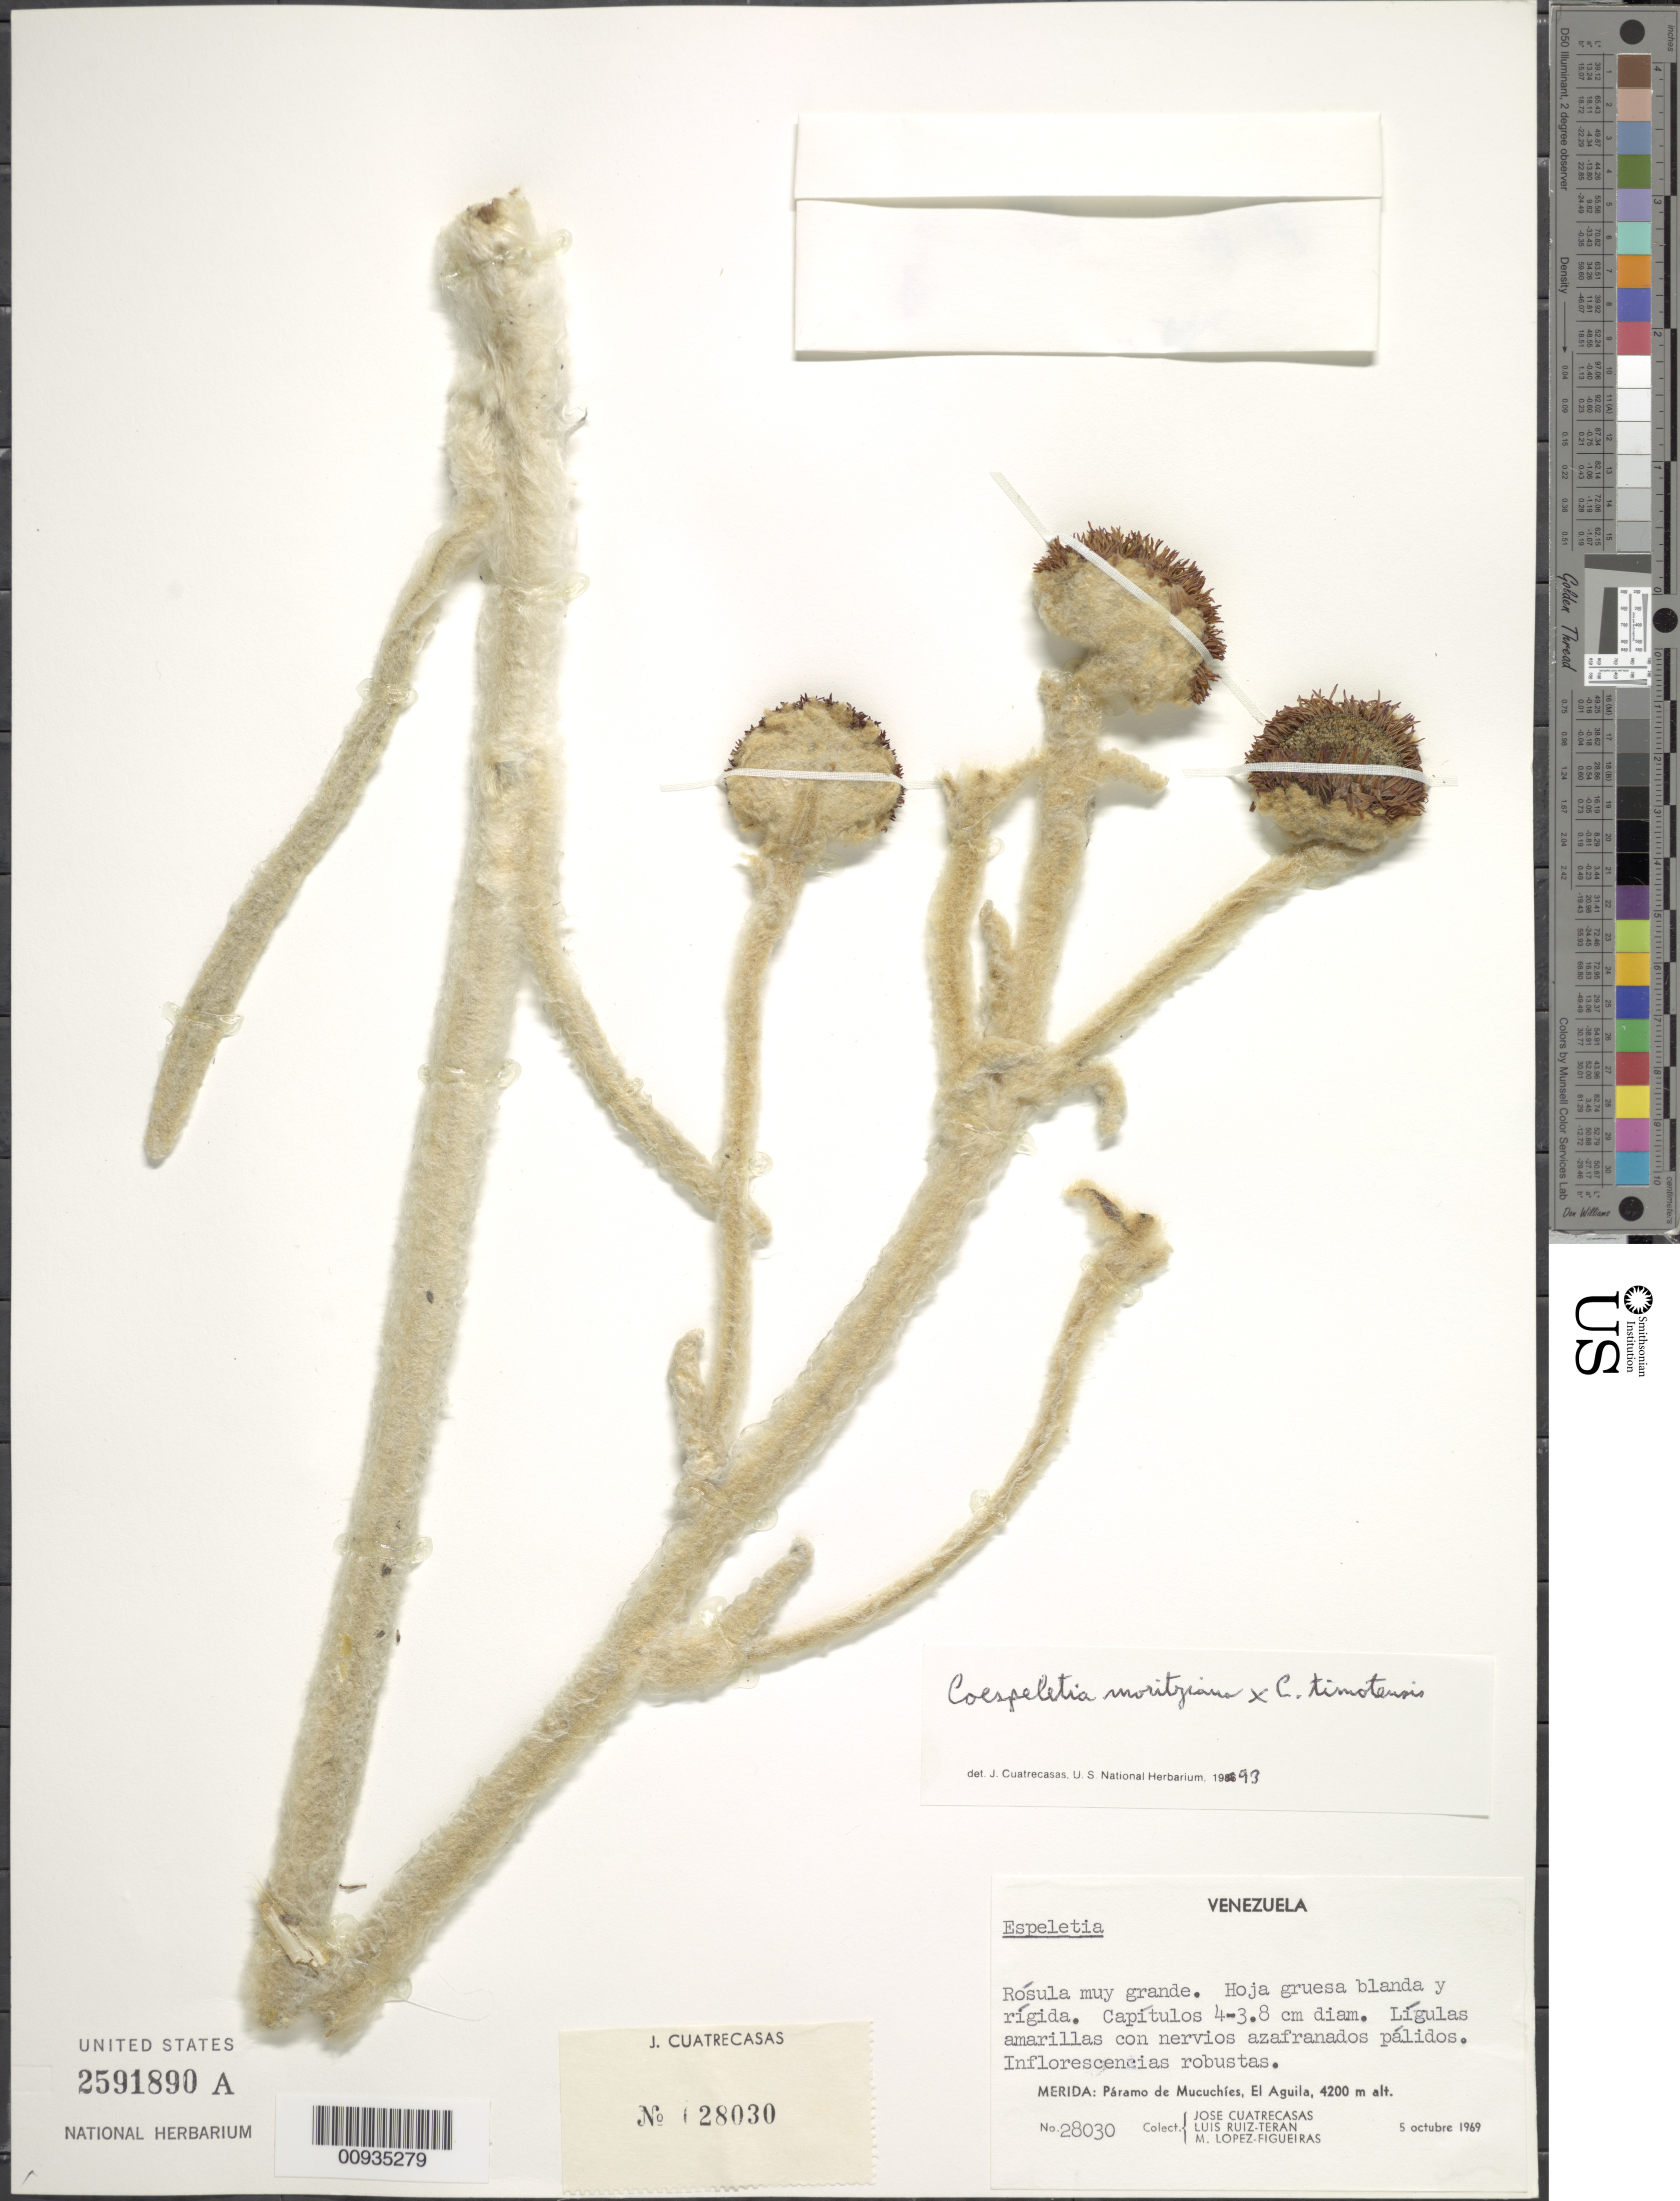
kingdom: Plantae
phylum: Tracheophyta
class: Magnoliopsida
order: Asterales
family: Asteraceae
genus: Coespeletia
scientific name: Coespeletia moritziana x C. timotensis (Cuatrec.) Cuatrec.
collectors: J. Cuatrecasas, L. E. Ruíz-Terán & M. López Figueiras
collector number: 28030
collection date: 1969-10-05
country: Venezuela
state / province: Mérida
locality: Paramo de Mucuchies, El Aguila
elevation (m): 4200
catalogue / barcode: US 2591890A